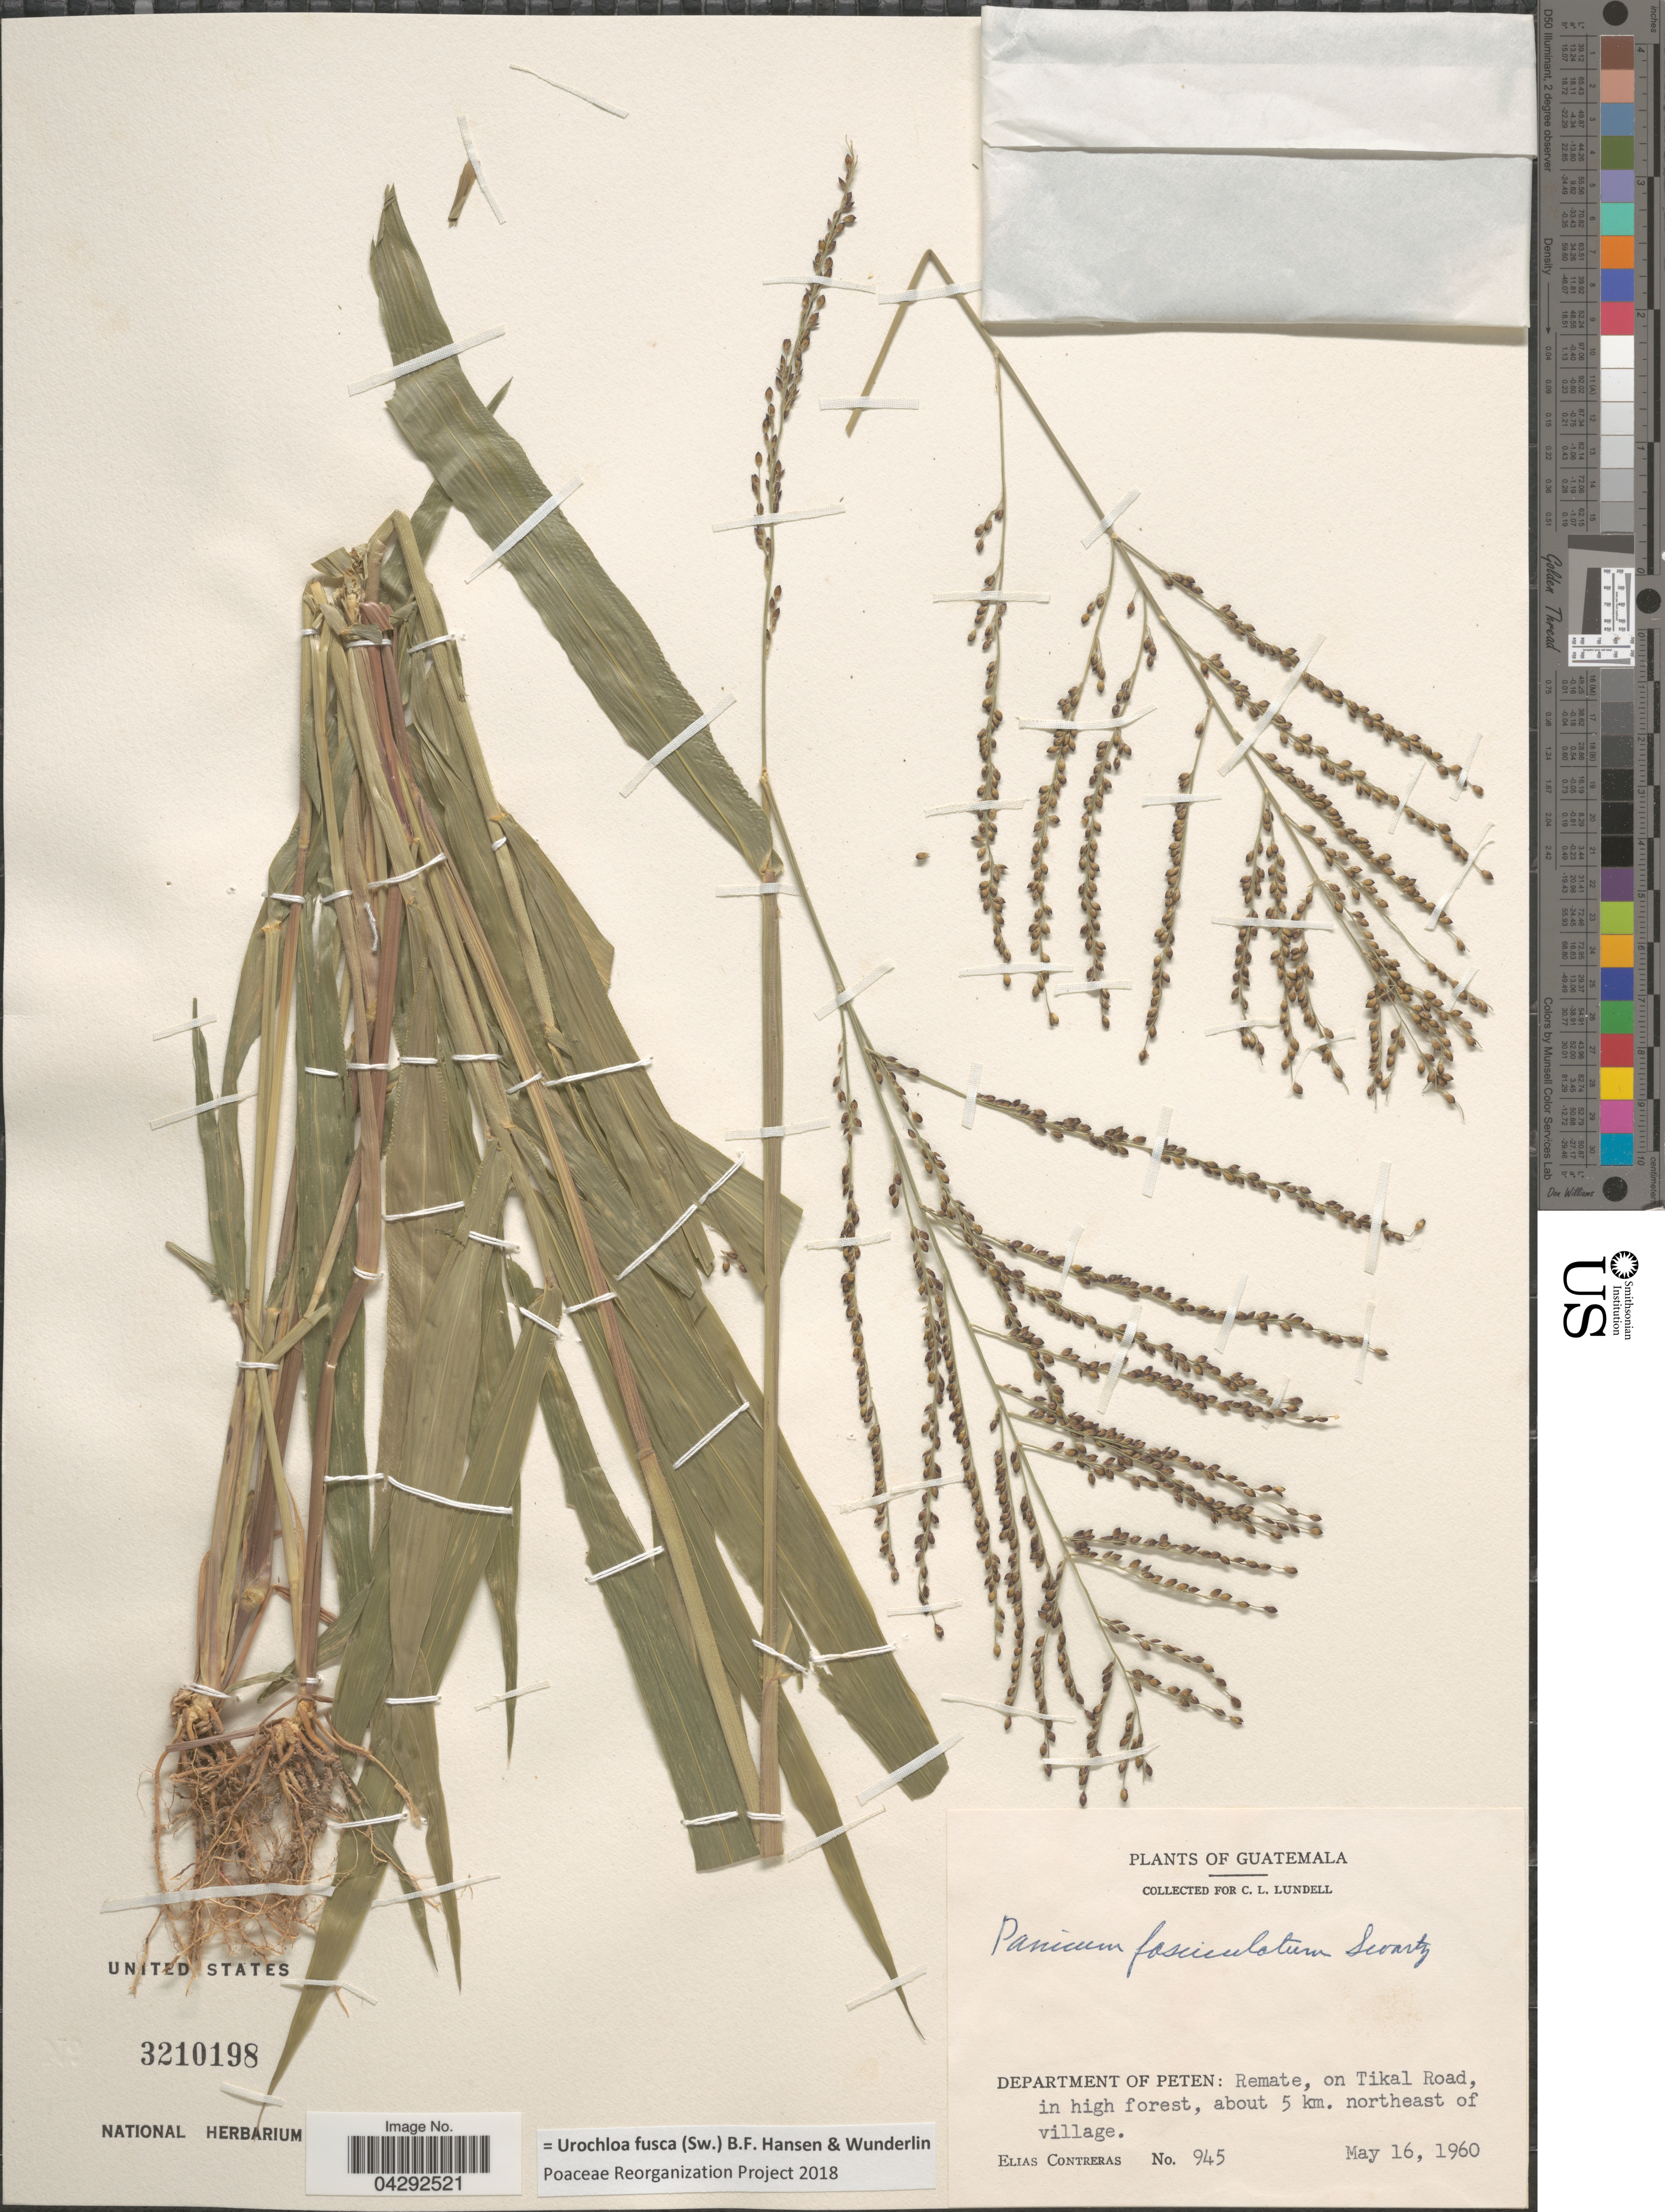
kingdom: Plantae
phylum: Tracheophyta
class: Liliopsida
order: Poales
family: Poaceae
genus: Urochloa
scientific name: Urochloa fusca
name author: (Sw.) B.F. Hansen & Wunderlin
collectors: E. Contreras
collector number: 945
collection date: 1960-05-16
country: Guatemala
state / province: El Peten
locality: Department of Peten: Remate, on Tikal Road, in high forest, about 5 km. northeast of village.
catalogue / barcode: US 3210198